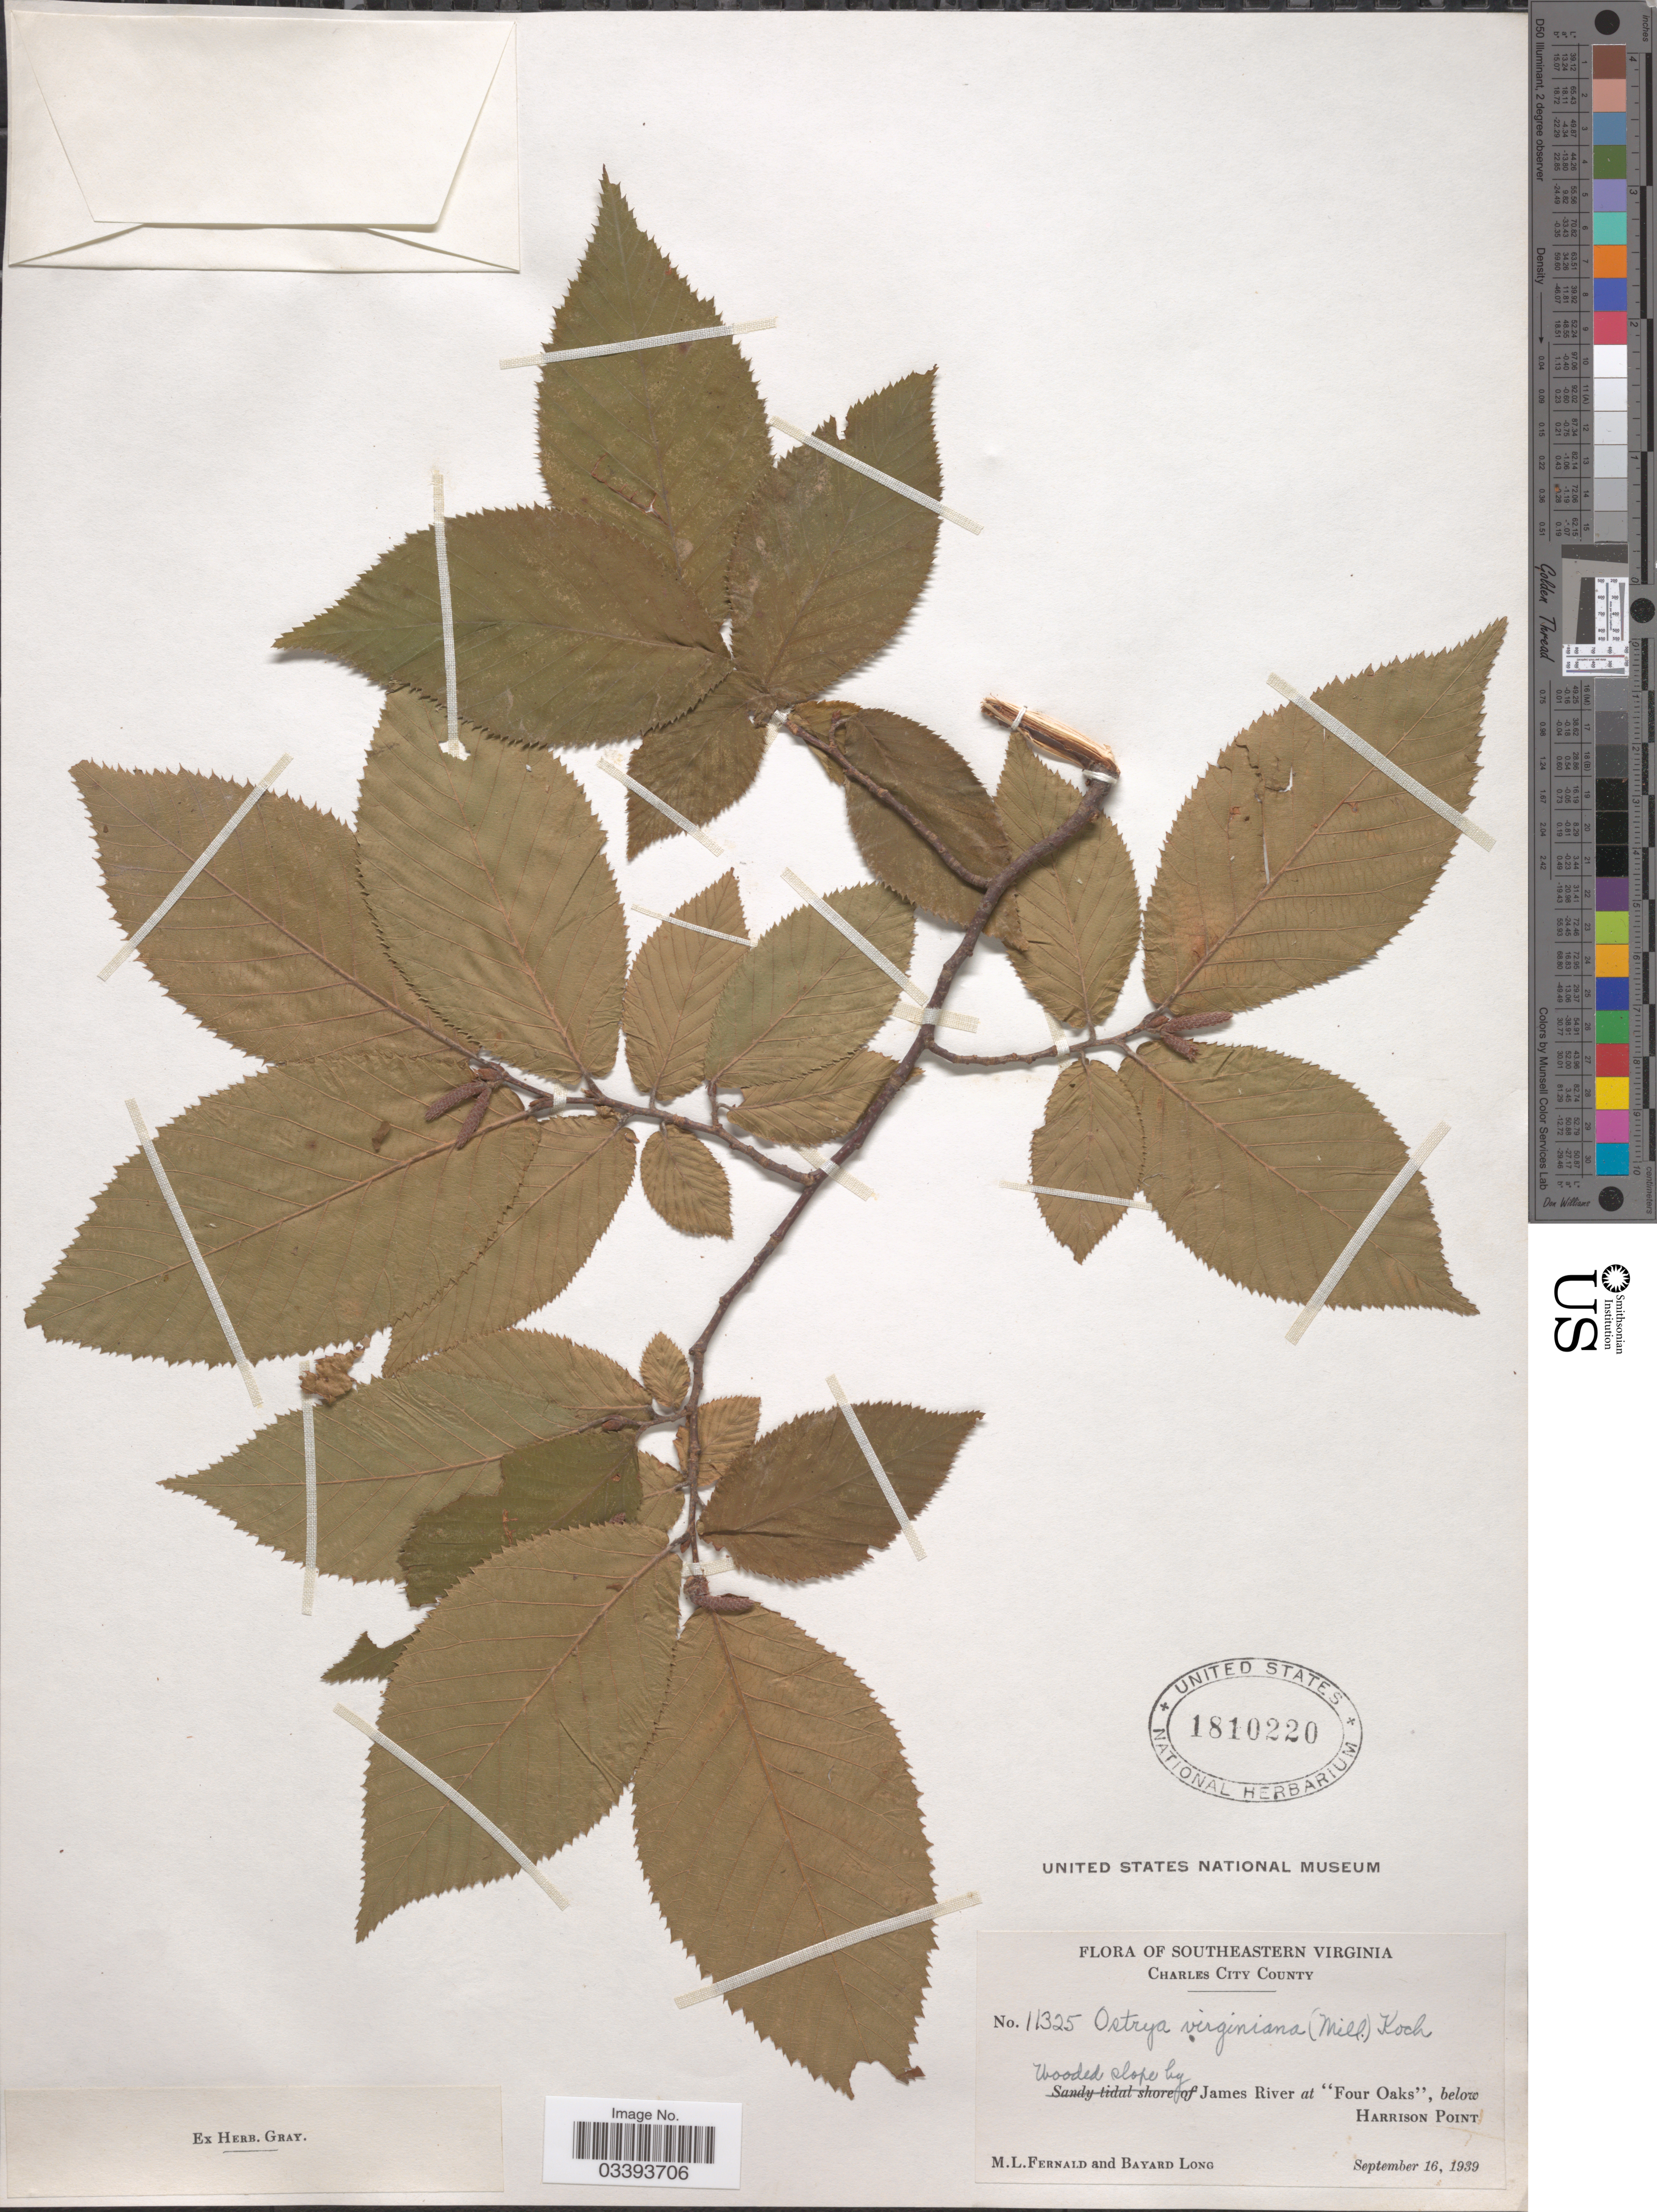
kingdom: Plantae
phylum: Tracheophyta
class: Magnoliopsida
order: Fagales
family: Betulaceae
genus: Ostrya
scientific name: Ostrya virginiana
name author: (Mill.) K. Koch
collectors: M. L. Fernald & B. Long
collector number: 11325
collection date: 1939-09-16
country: United States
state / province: Virginia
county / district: Charles City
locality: Southeastern Virginia. Charles City County. Wooded slope by JamesRiver at "Four Oaks", below Harrison Point.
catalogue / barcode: US 1810220